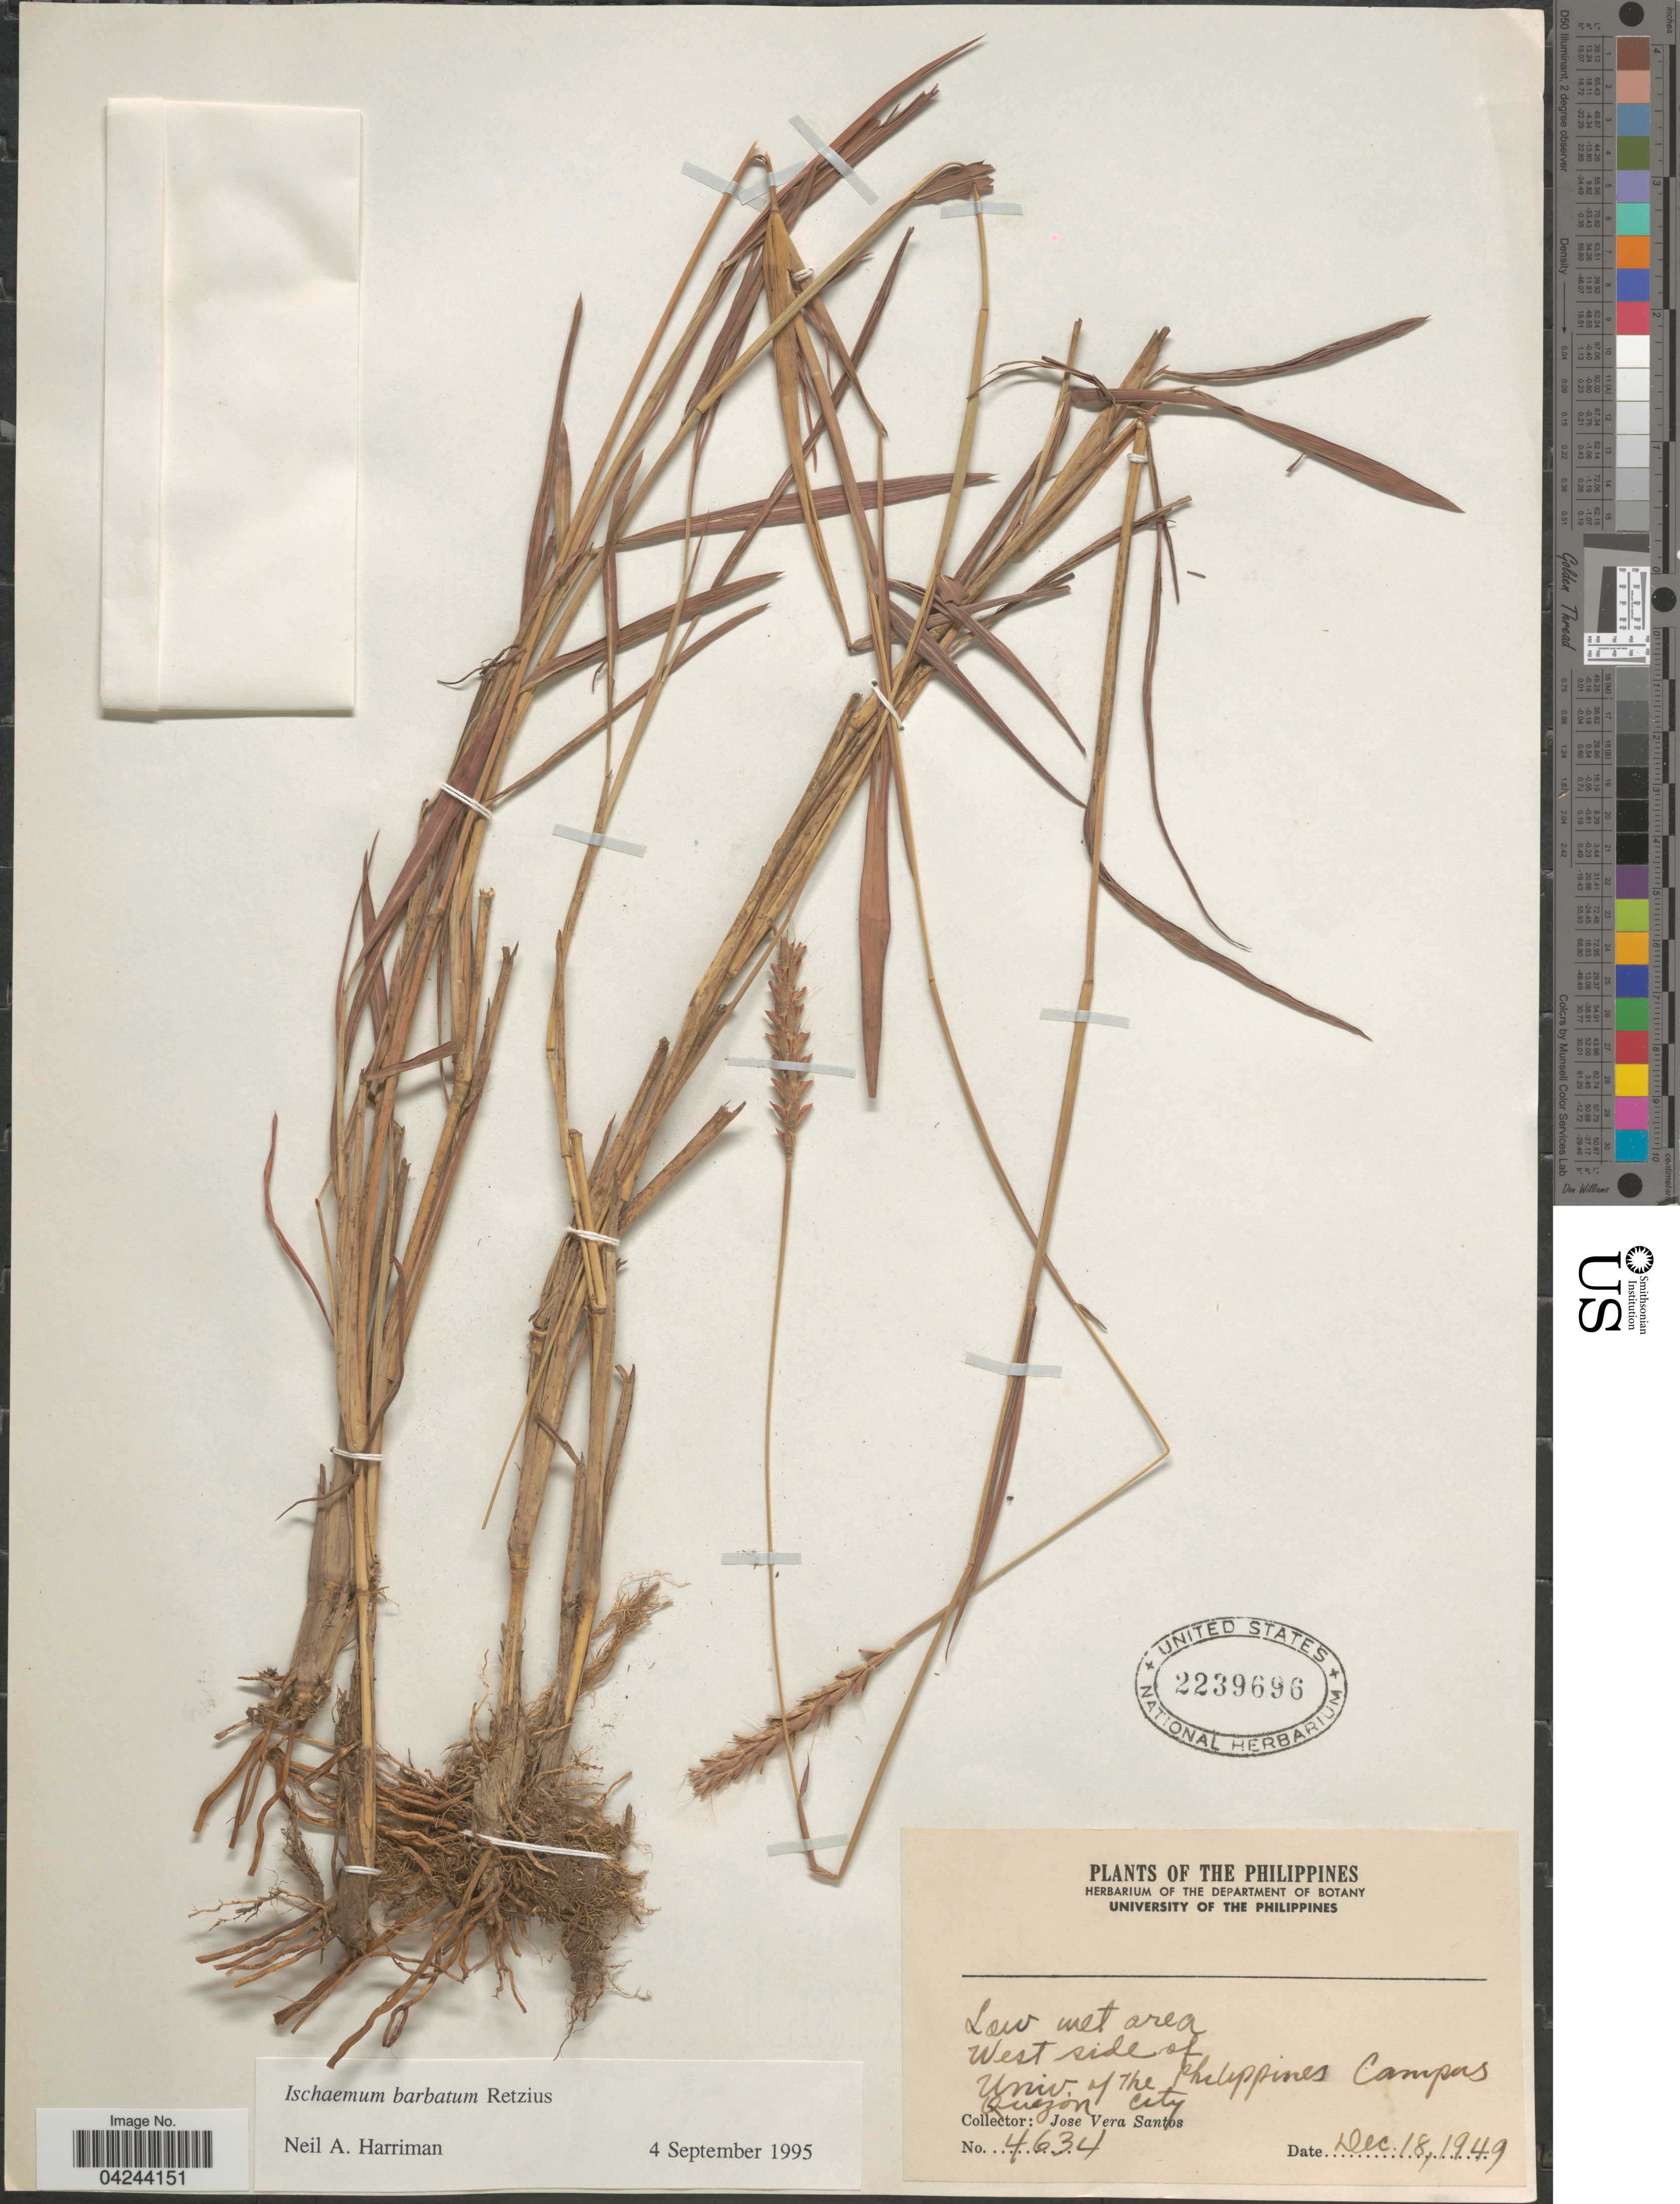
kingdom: Plantae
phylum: Tracheophyta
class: Liliopsida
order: Poales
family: Poaceae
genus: Ischaemum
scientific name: Ischaemum barbatum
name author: Blume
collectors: J. Vera Santos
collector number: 4634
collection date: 1949-12-18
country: Philippines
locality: West side of Univ. of the Philippines Campus Quezon City.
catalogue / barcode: US 2239696